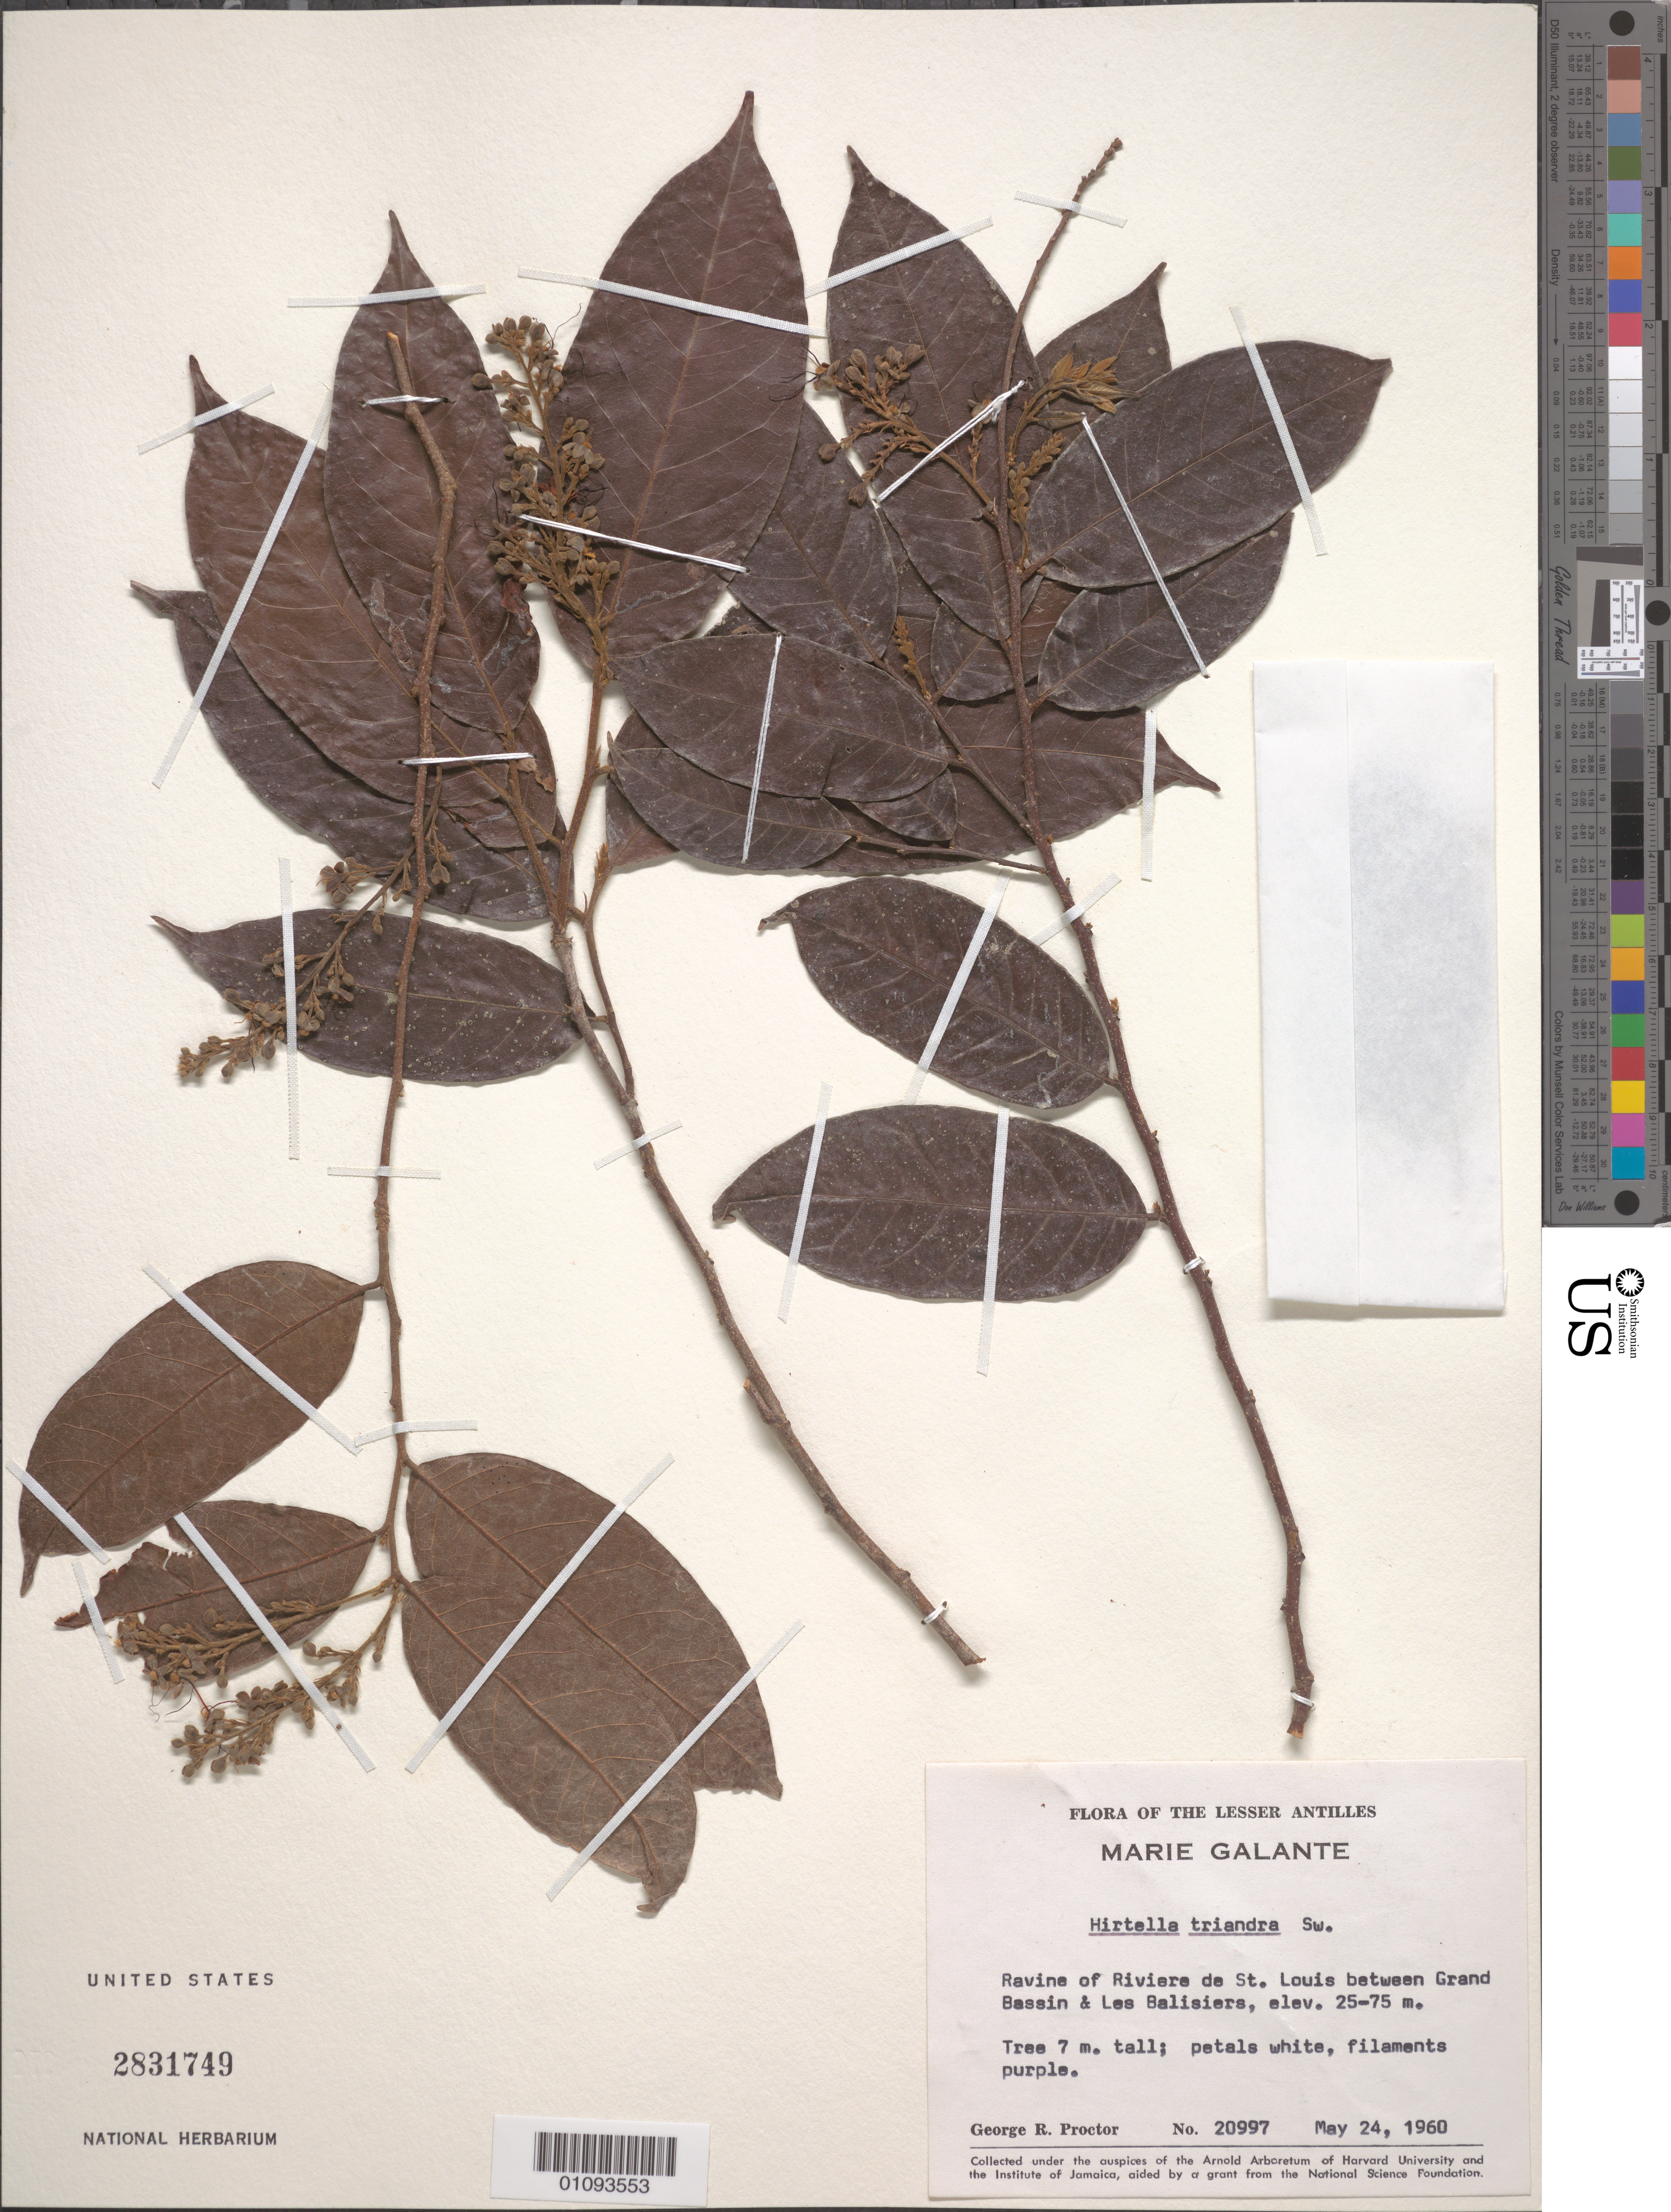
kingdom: Plantae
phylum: Tracheophyta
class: Magnoliopsida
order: Malpighiales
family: Chrysobalanaceae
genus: Hirtella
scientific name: Hirtella triandra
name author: Sw.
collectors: G. R. Proctor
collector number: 20997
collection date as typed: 24 May 1960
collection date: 1960-05-24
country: Guadeloupe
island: Marie Galante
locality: Ravine of Riviere de St.louis between Grand Bassin & Les Balisiers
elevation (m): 25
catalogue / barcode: US 2831749